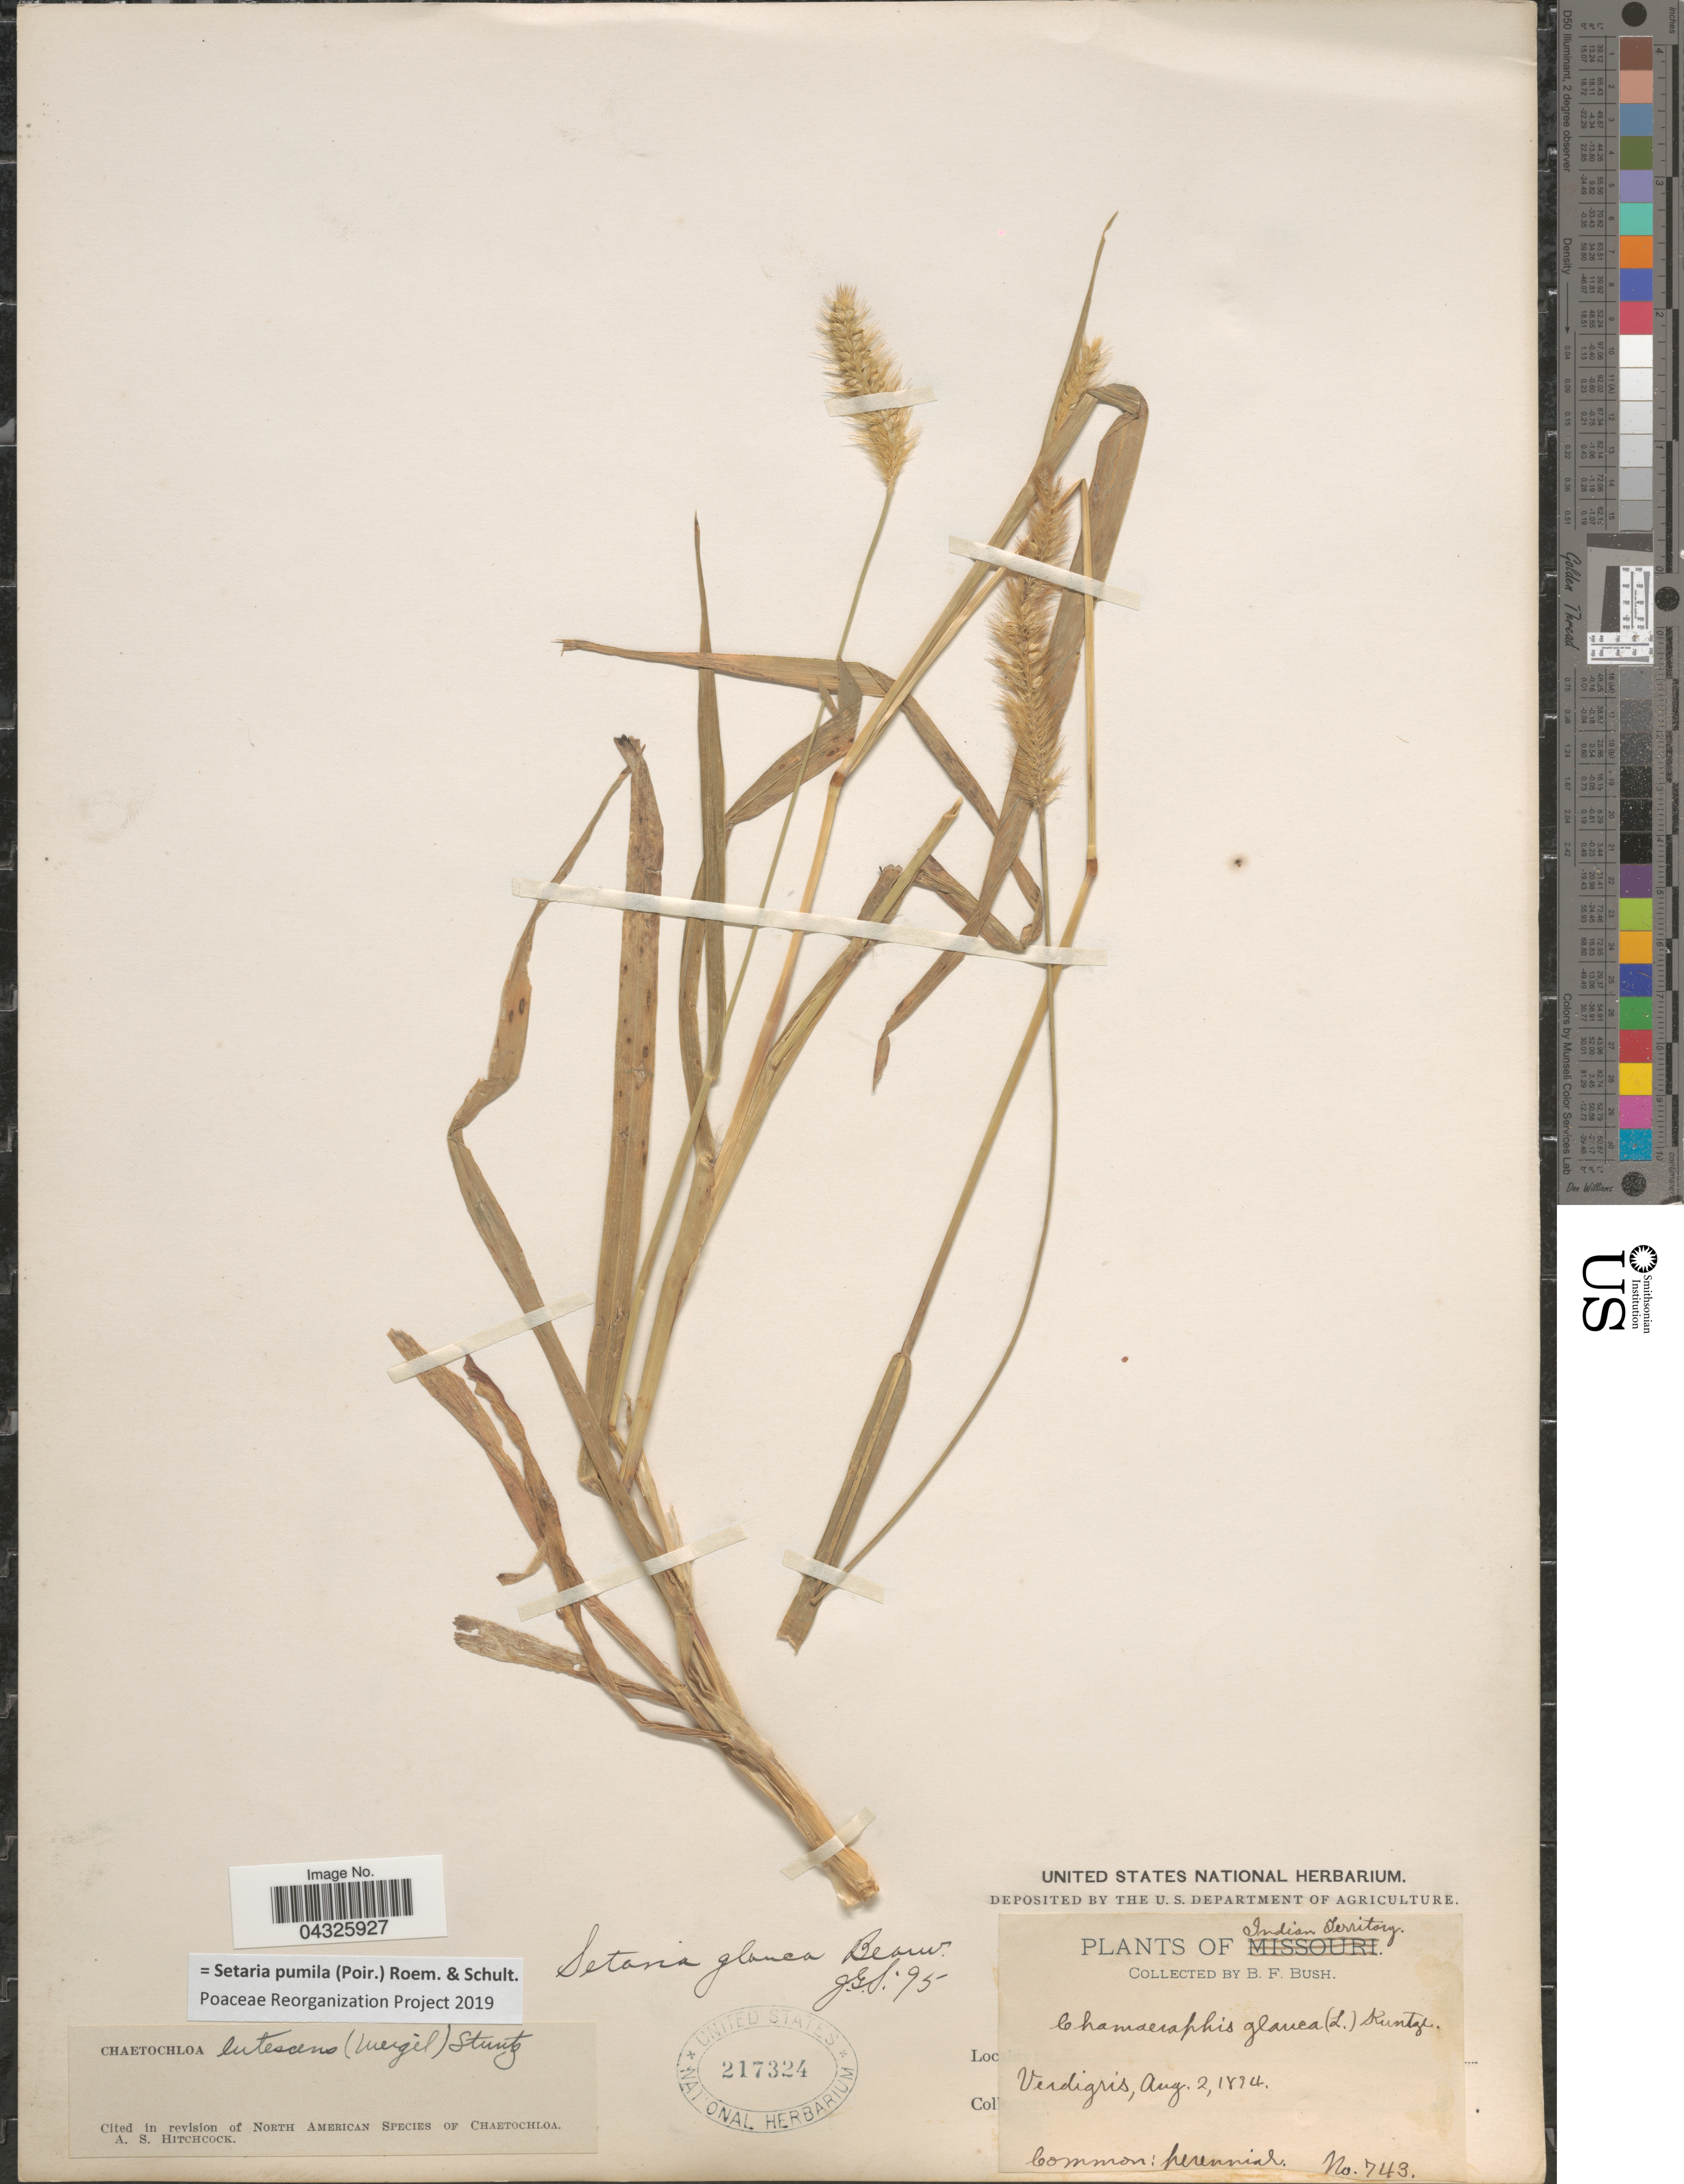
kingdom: Plantae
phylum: Tracheophyta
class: Liliopsida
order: Poales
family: Poaceae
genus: Setaria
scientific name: Setaria pumila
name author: (Poir.) Roem. & Schult.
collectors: B. F. Bush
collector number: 743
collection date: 1894-08-02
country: United States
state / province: Oklahoma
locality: Indian Territory. Verdigris.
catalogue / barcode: US 217324